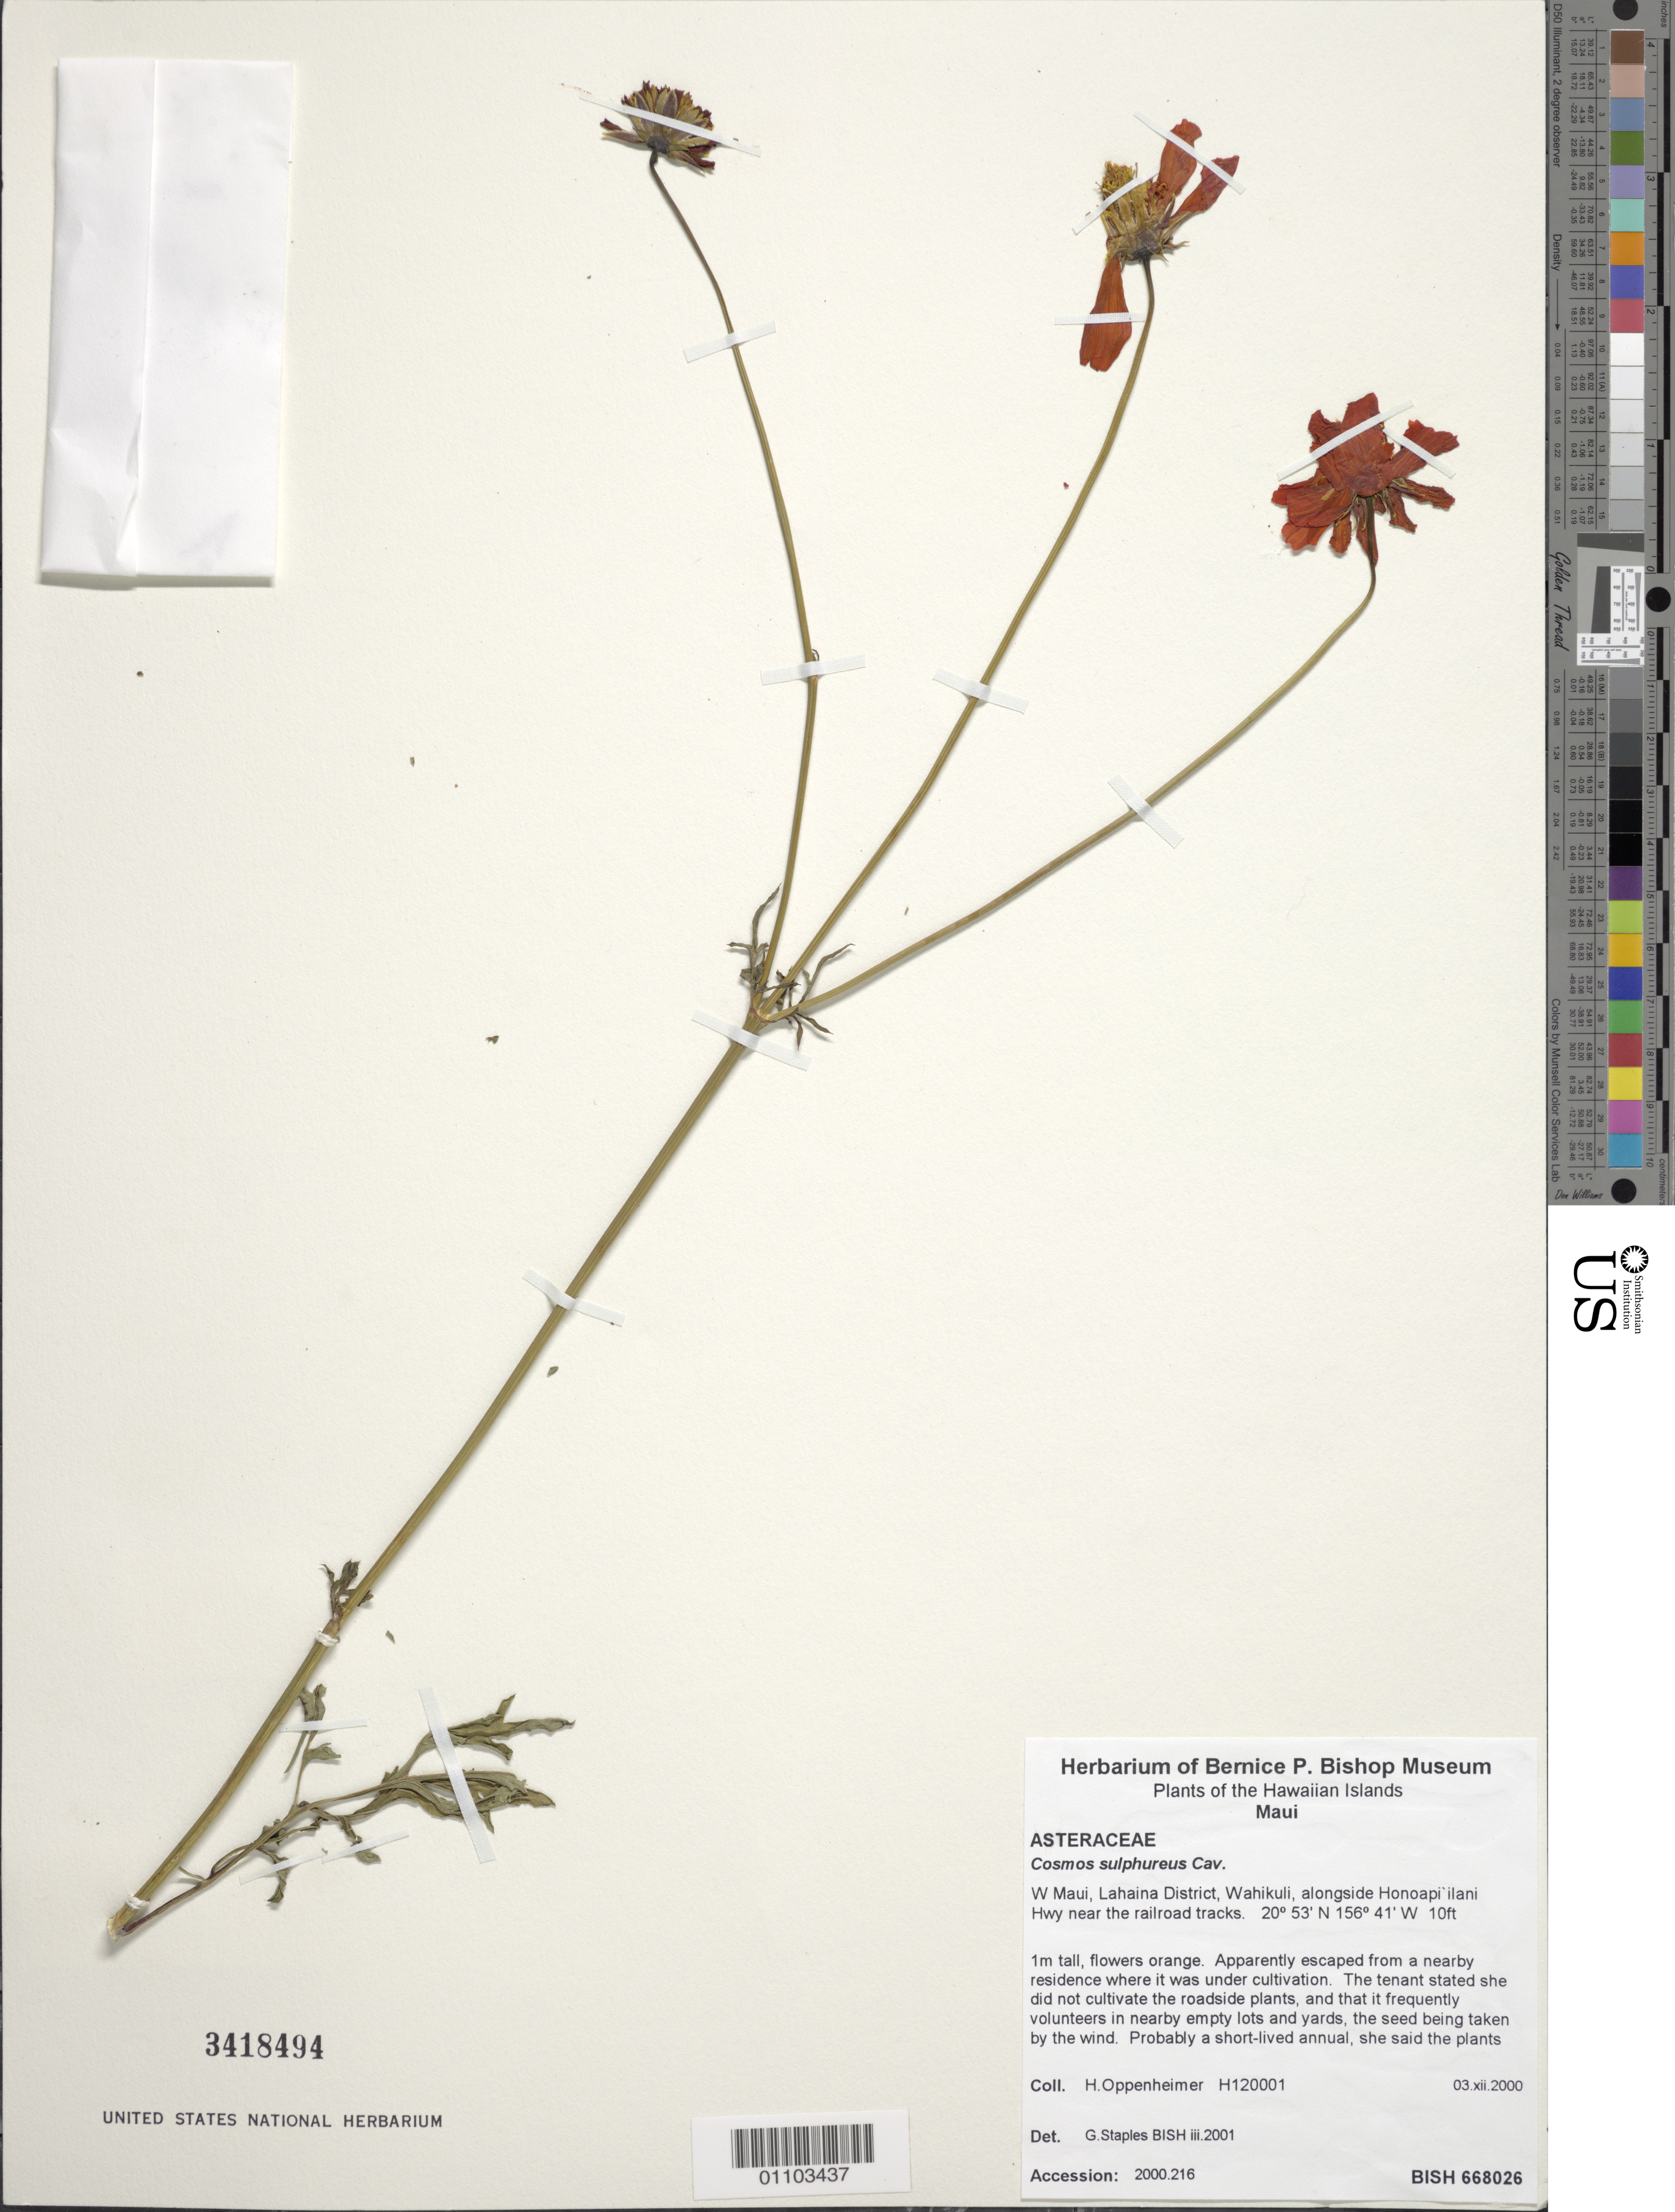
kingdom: Plantae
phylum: Tracheophyta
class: Magnoliopsida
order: Asterales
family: Asteraceae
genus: Cosmos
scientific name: Cosmos sulphureus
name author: Cav.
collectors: H. L. Oppenheimer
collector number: H120001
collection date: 2000-12-03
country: United States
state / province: Hawaii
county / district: Maui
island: Maui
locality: Lahaina District, Wahikuli, alongside Honoapi'ilani Hwy.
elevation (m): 3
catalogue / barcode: US 3418494